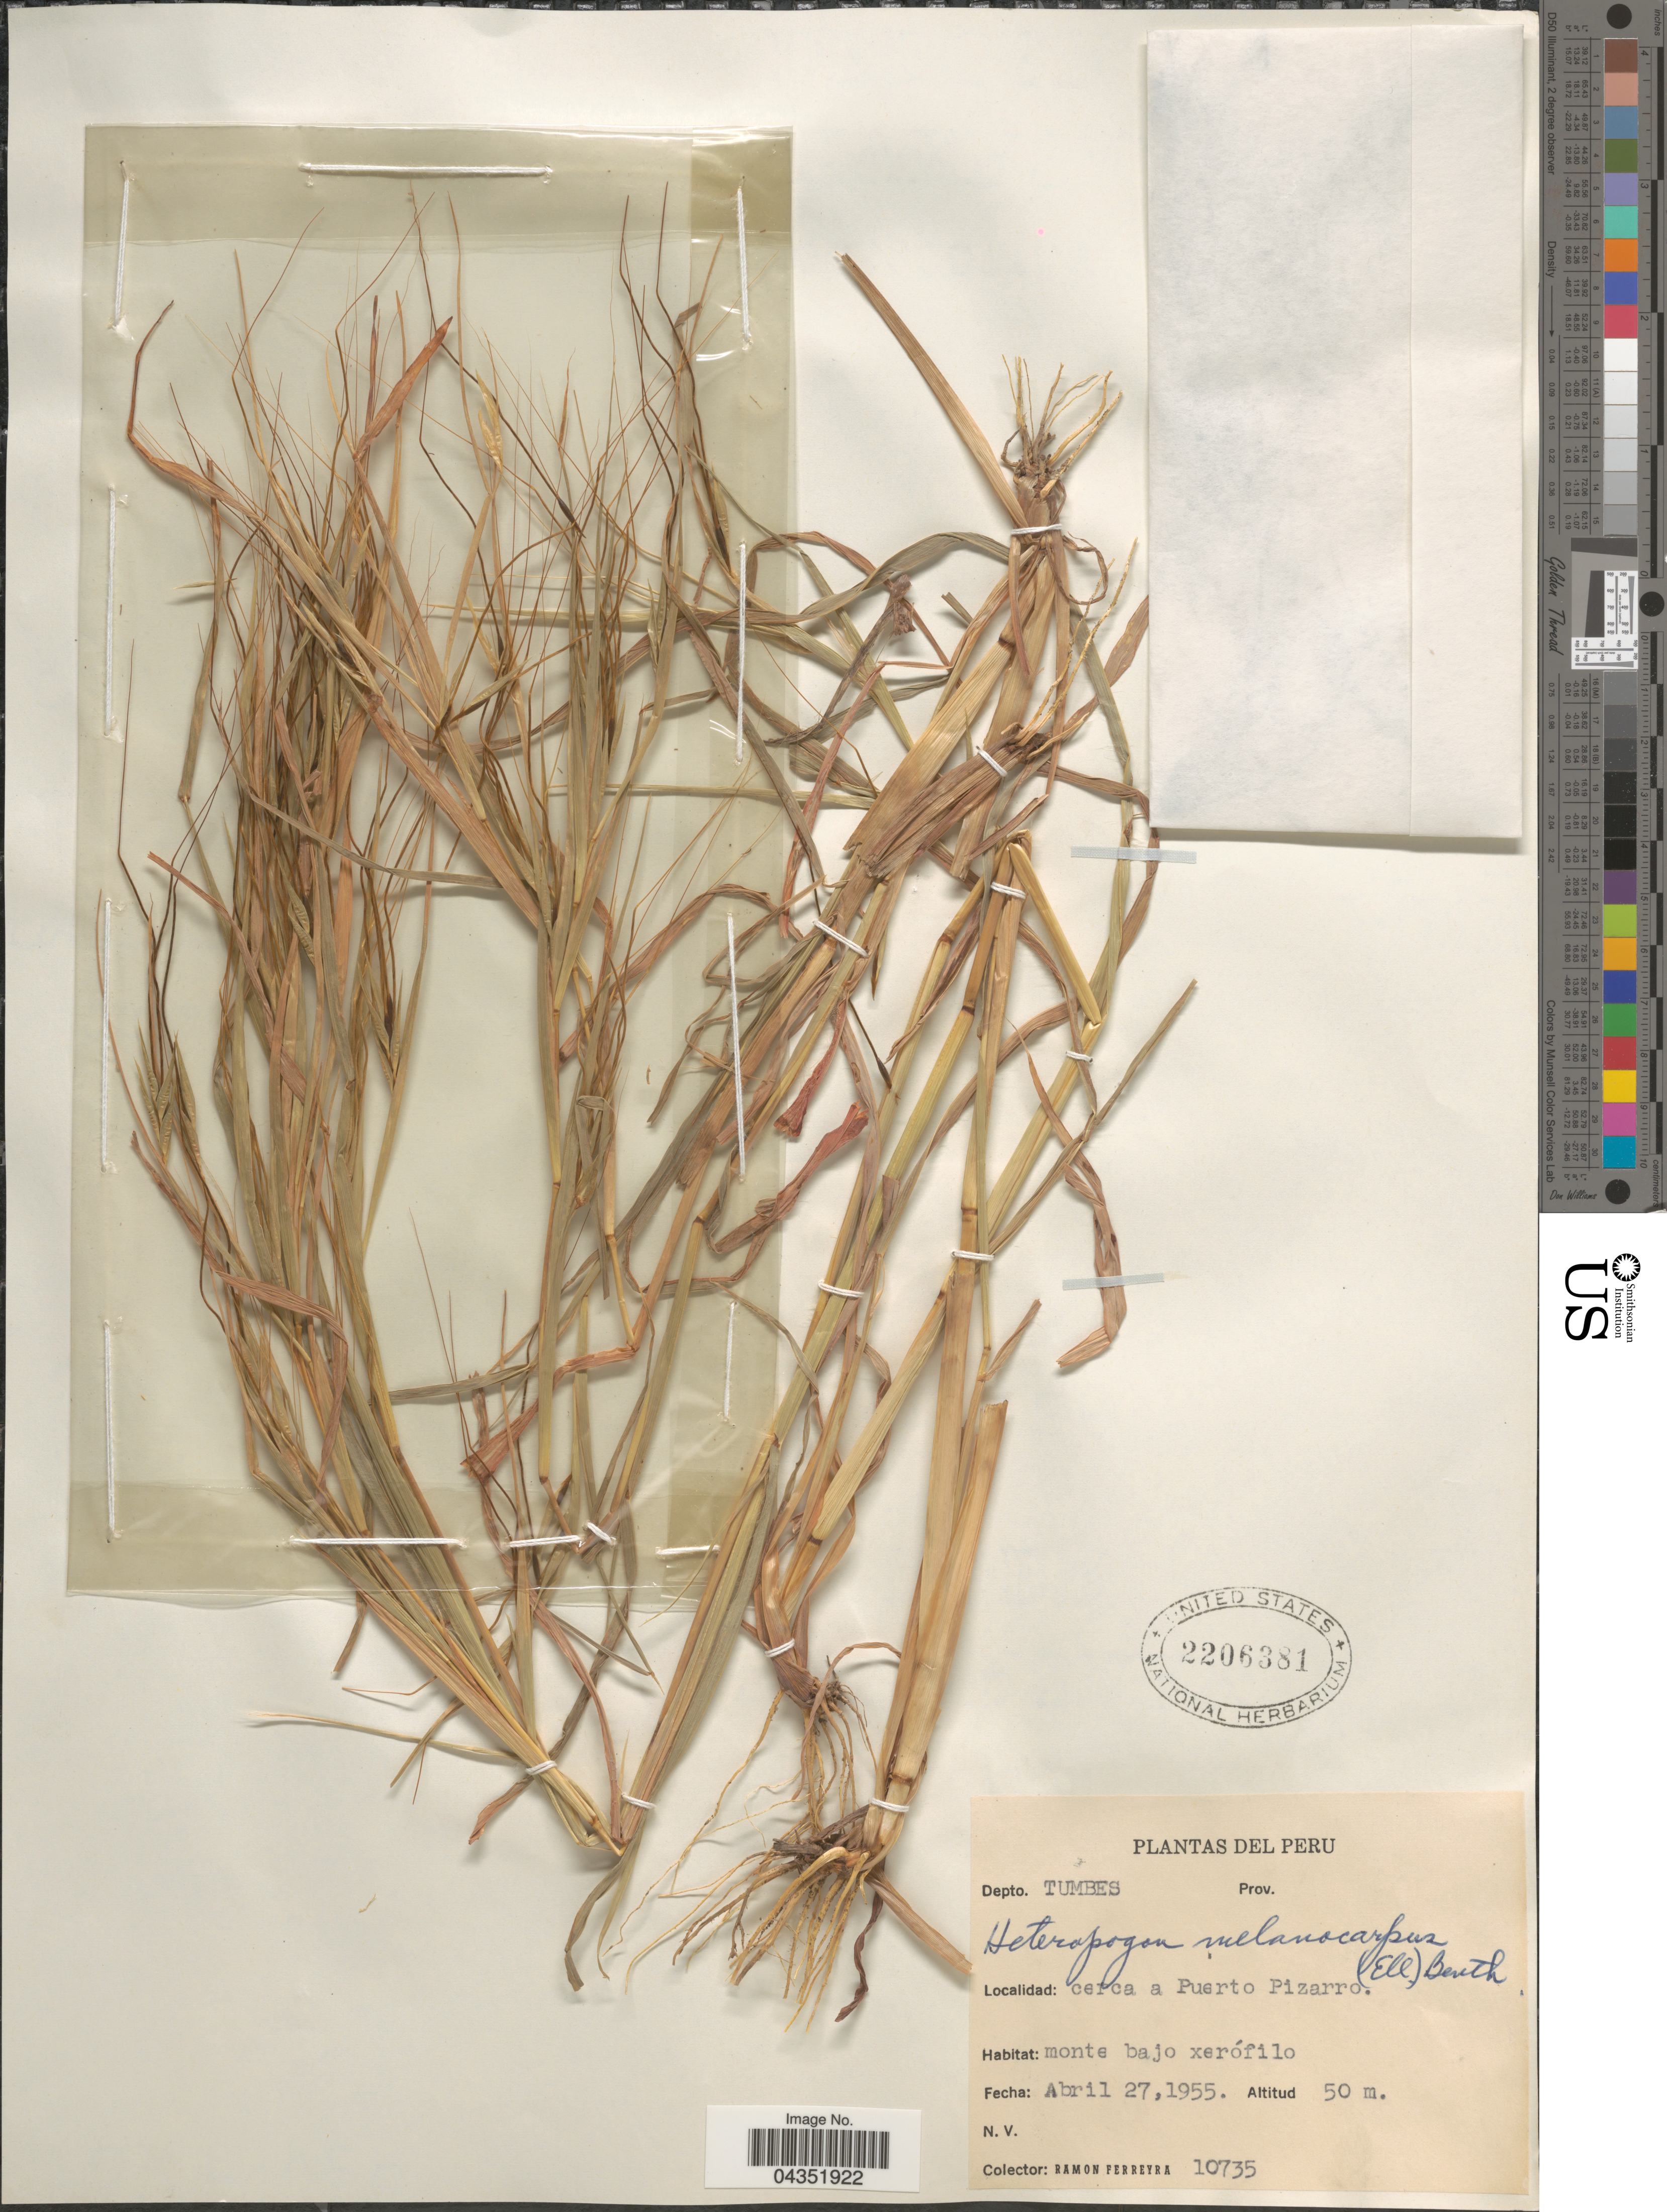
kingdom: Plantae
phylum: Tracheophyta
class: Liliopsida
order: Poales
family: Poaceae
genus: Heteropogon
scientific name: Heteropogon melanocarpus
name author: (Elliott) Benth.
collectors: R. A. Ferreyra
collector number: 10735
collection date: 1955-04-27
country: Peru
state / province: Tumbes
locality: Depto. Tumbes. Cerca a Puerto Pizarro.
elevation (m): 50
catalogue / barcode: US 2206381